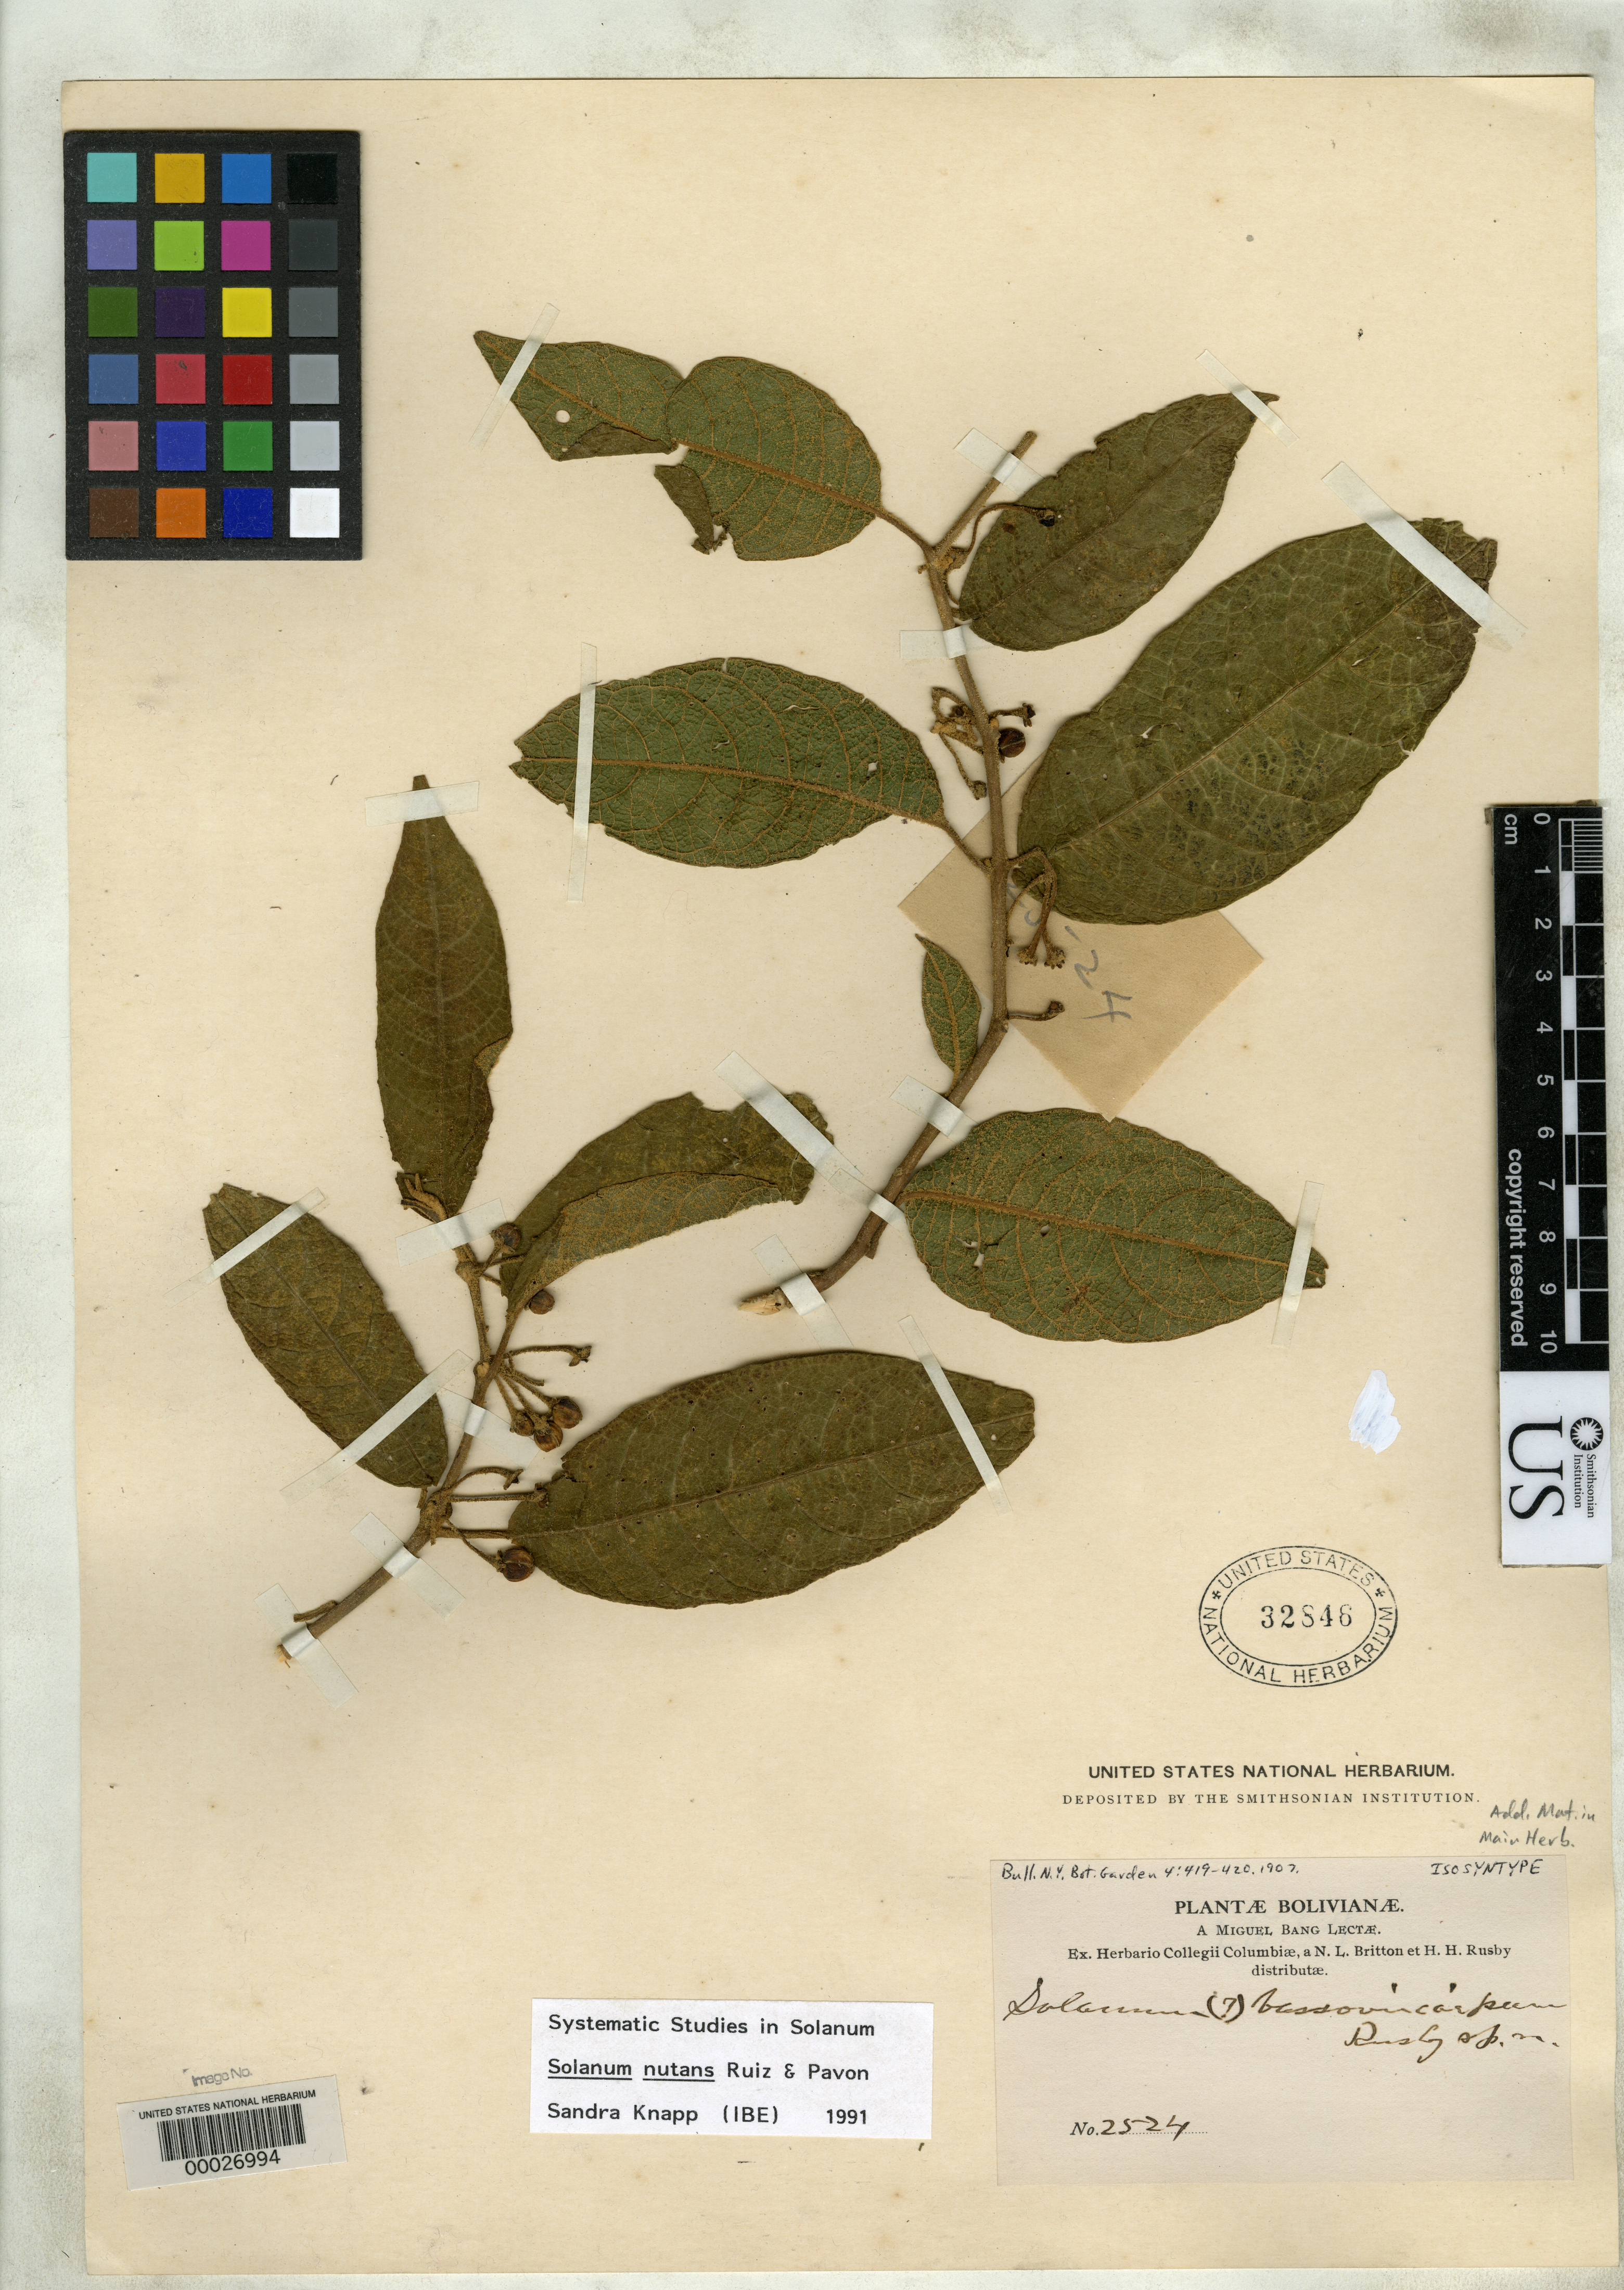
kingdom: Plantae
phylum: Tracheophyta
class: Magnoliopsida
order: Solanales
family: Solanaceae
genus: Solanum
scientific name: Solanum bassoviicarpum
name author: Rusby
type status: Isosyntype; Isolectotype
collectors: M. Bang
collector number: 2524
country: Bolivia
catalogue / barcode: US 32846